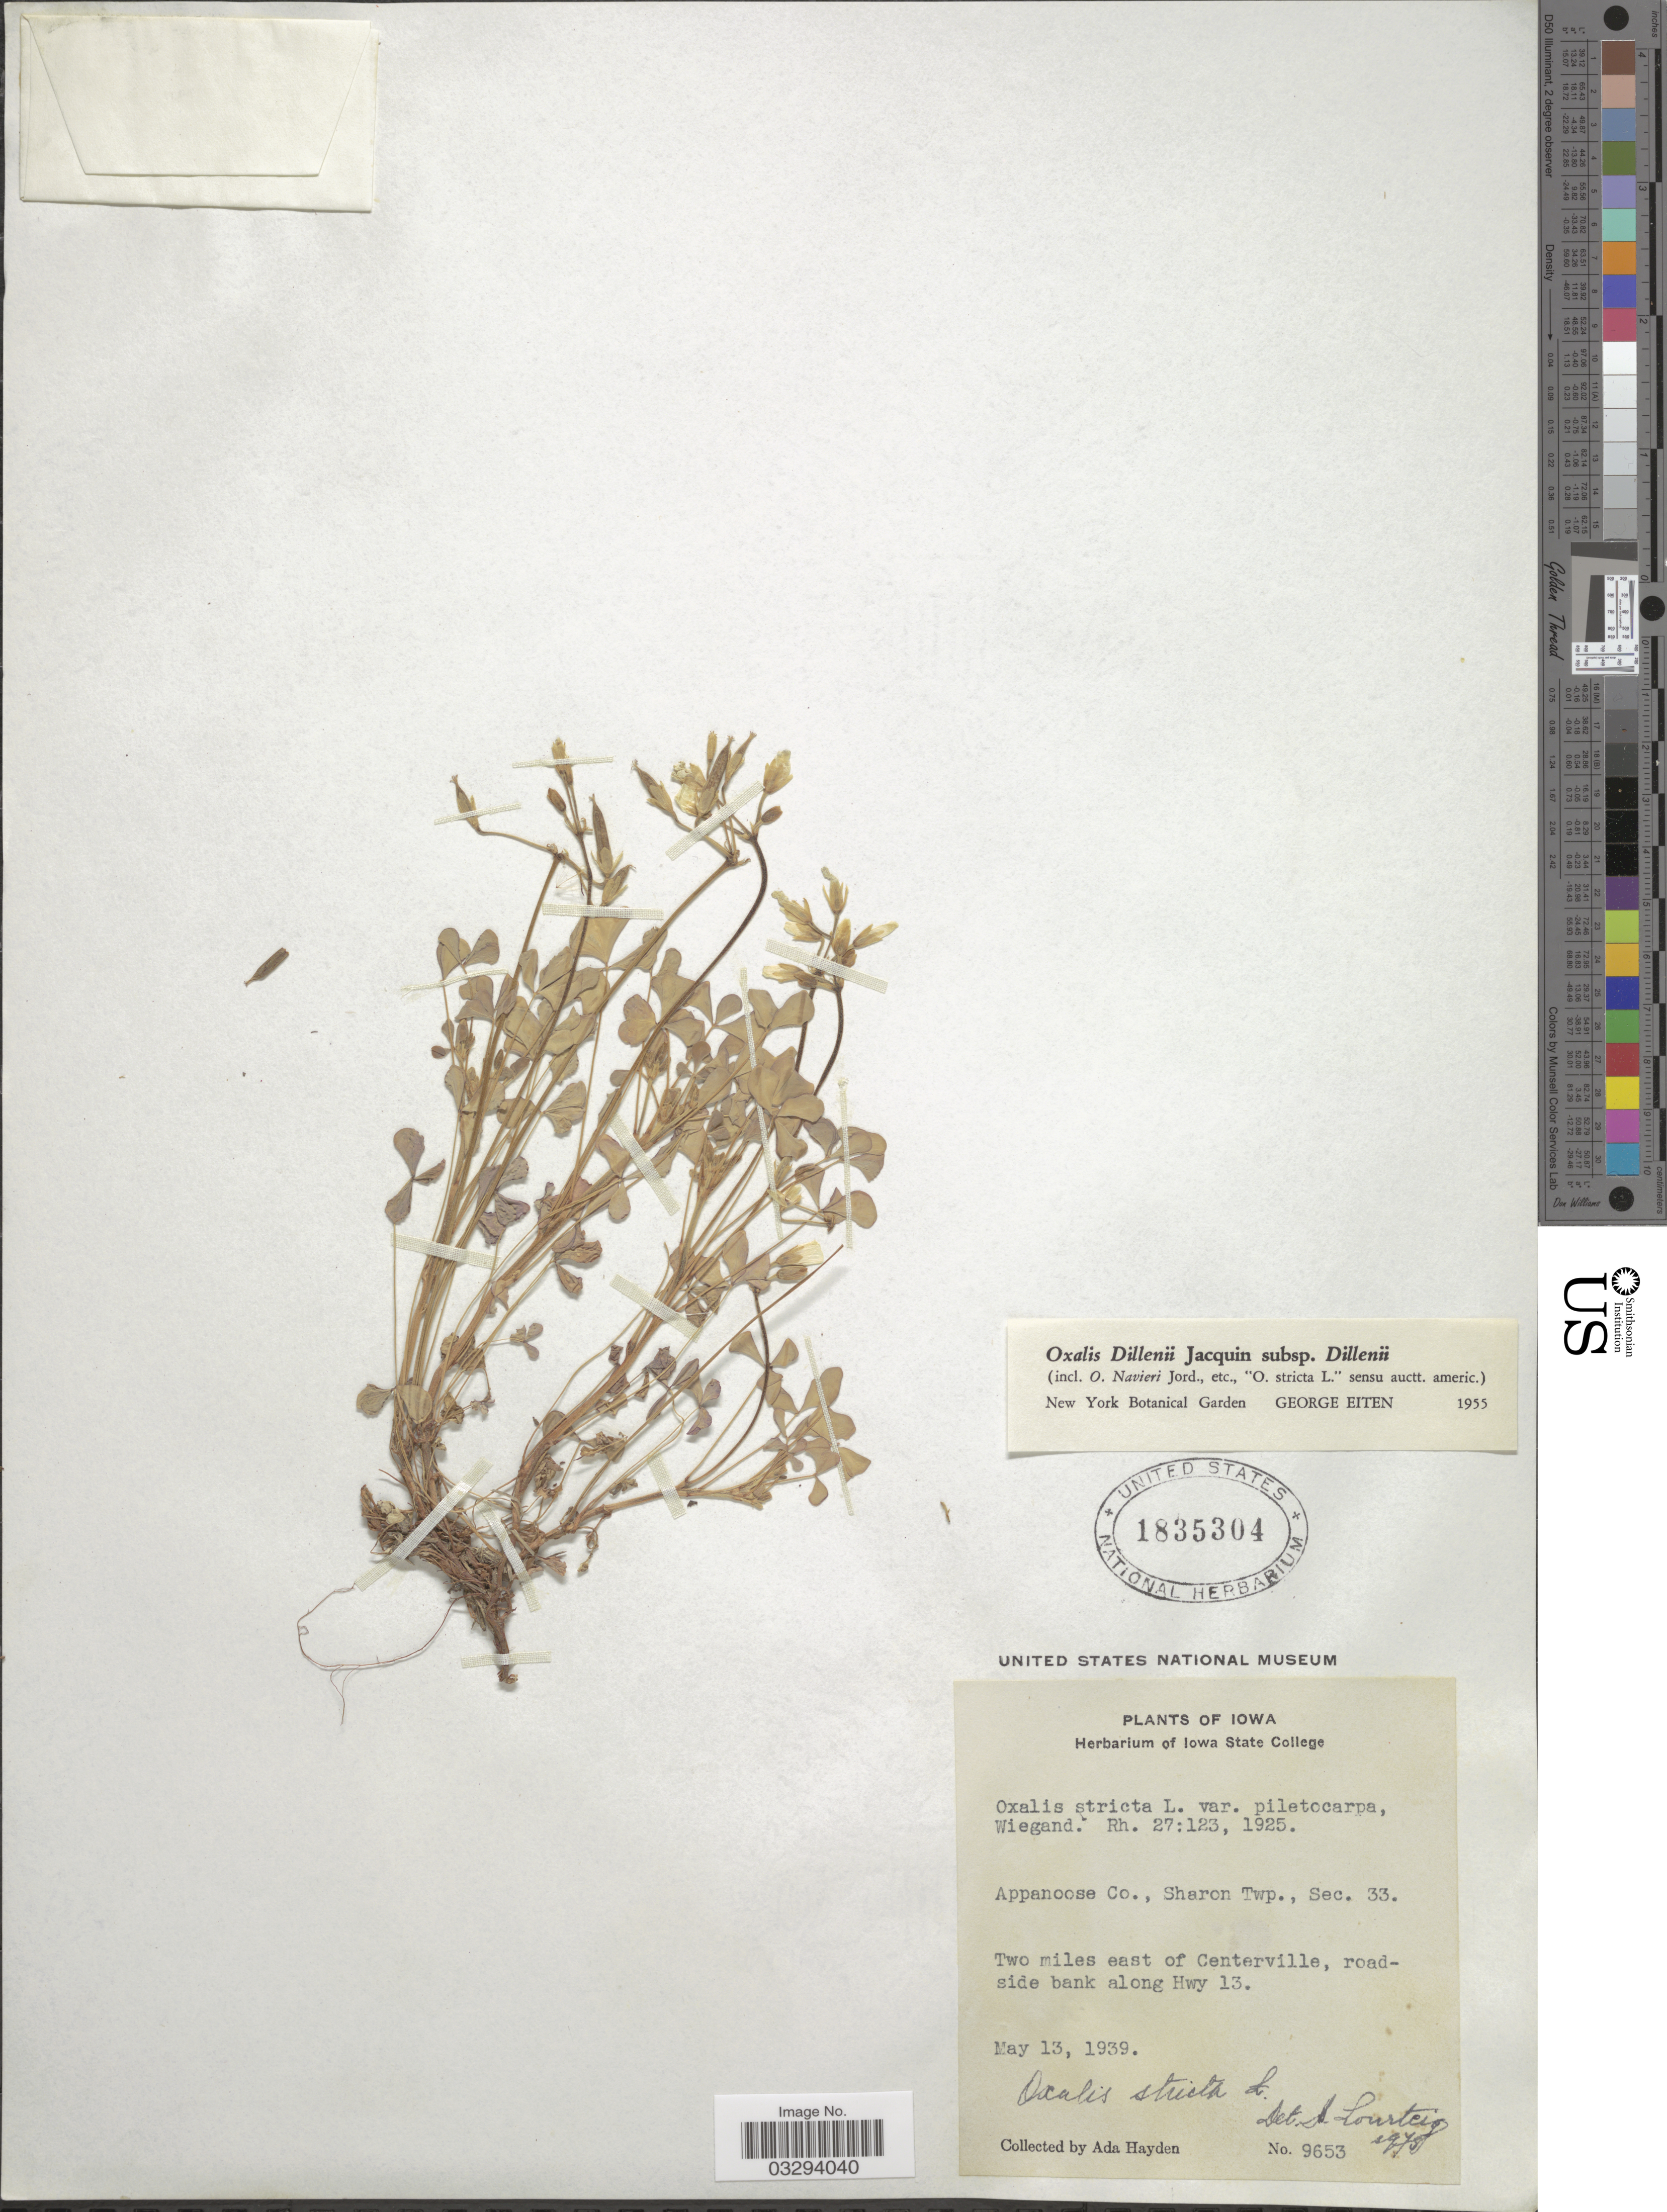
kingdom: Plantae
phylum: Tracheophyta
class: Magnoliopsida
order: Oxalidales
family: Oxalidaceae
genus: Oxalis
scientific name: Oxalis stricta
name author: L.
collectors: Ada Hayden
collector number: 9653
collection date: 1939-05-13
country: United States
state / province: Iowa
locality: Appanoose Co., Sharon Twp., Sec. 33. Two miles east of Centerville, roadside bank along Hwy 13.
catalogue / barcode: US 1835304